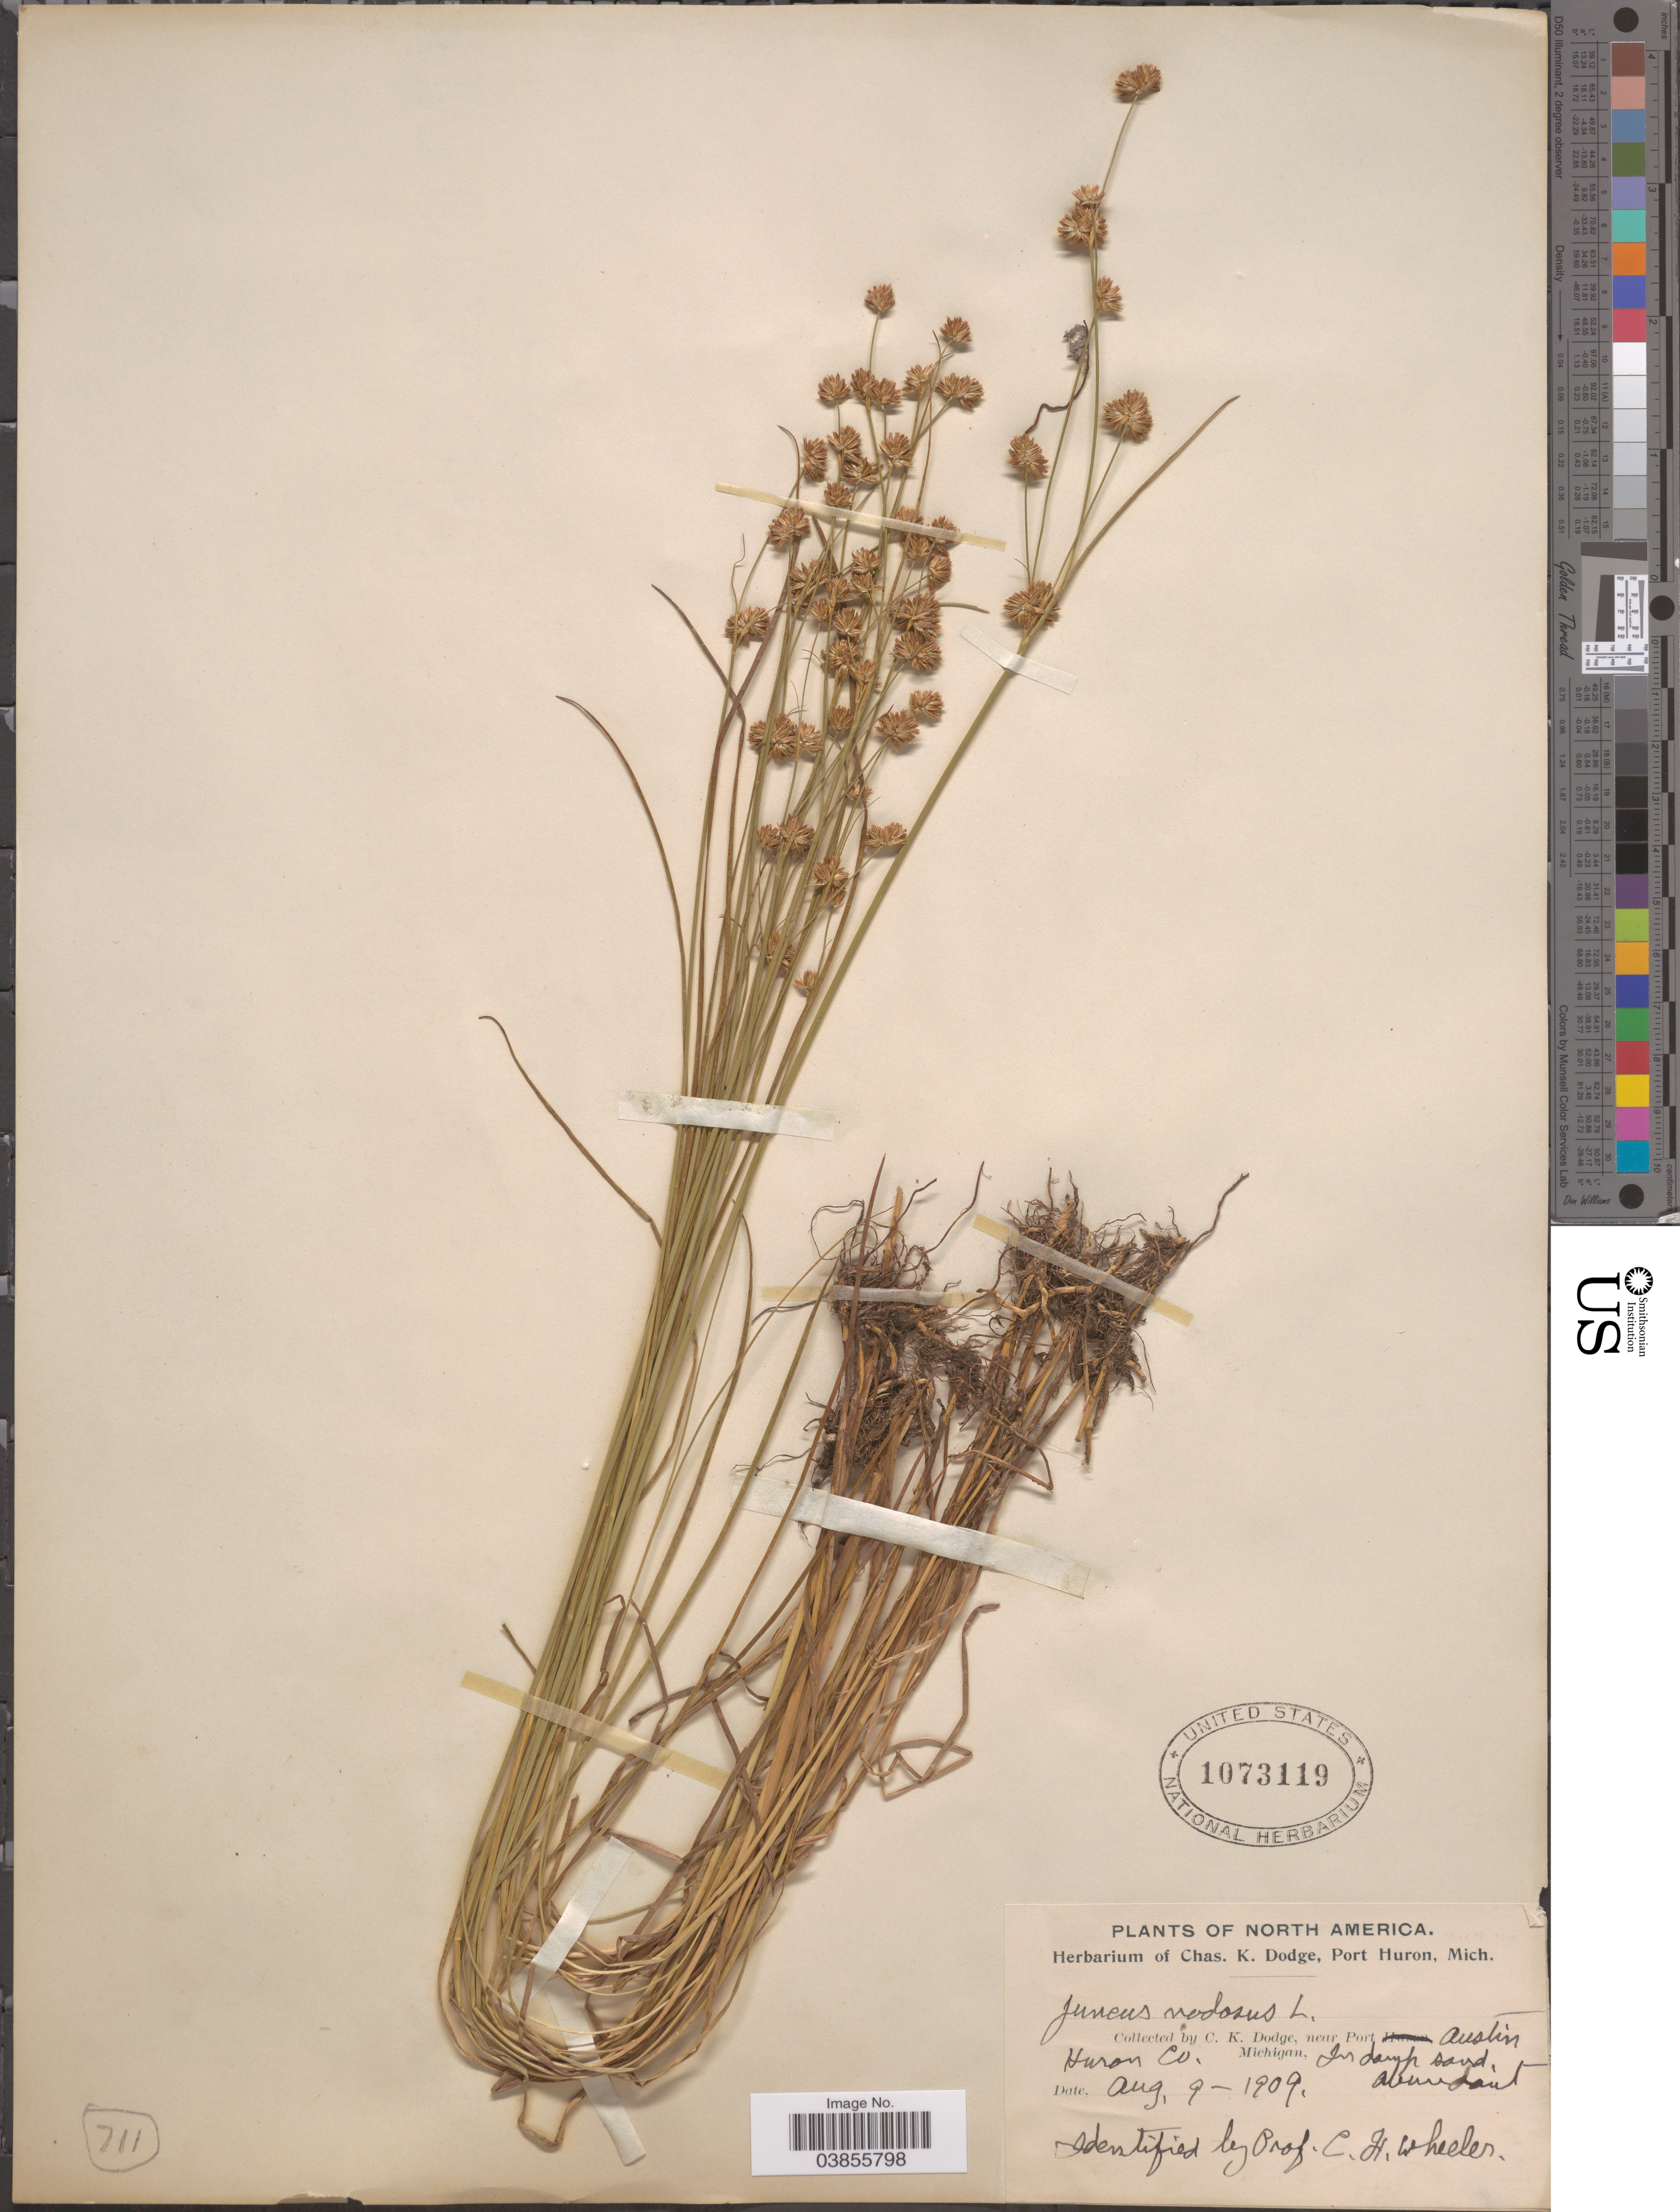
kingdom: Plantae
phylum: Tracheophyta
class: Liliopsida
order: Poales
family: Juncaceae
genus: Juncus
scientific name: Juncus nodosus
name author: L.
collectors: C. Dodge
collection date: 1909-08-09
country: United States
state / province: Michigan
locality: Near Port Austin. Huron Co.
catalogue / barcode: US 1073119